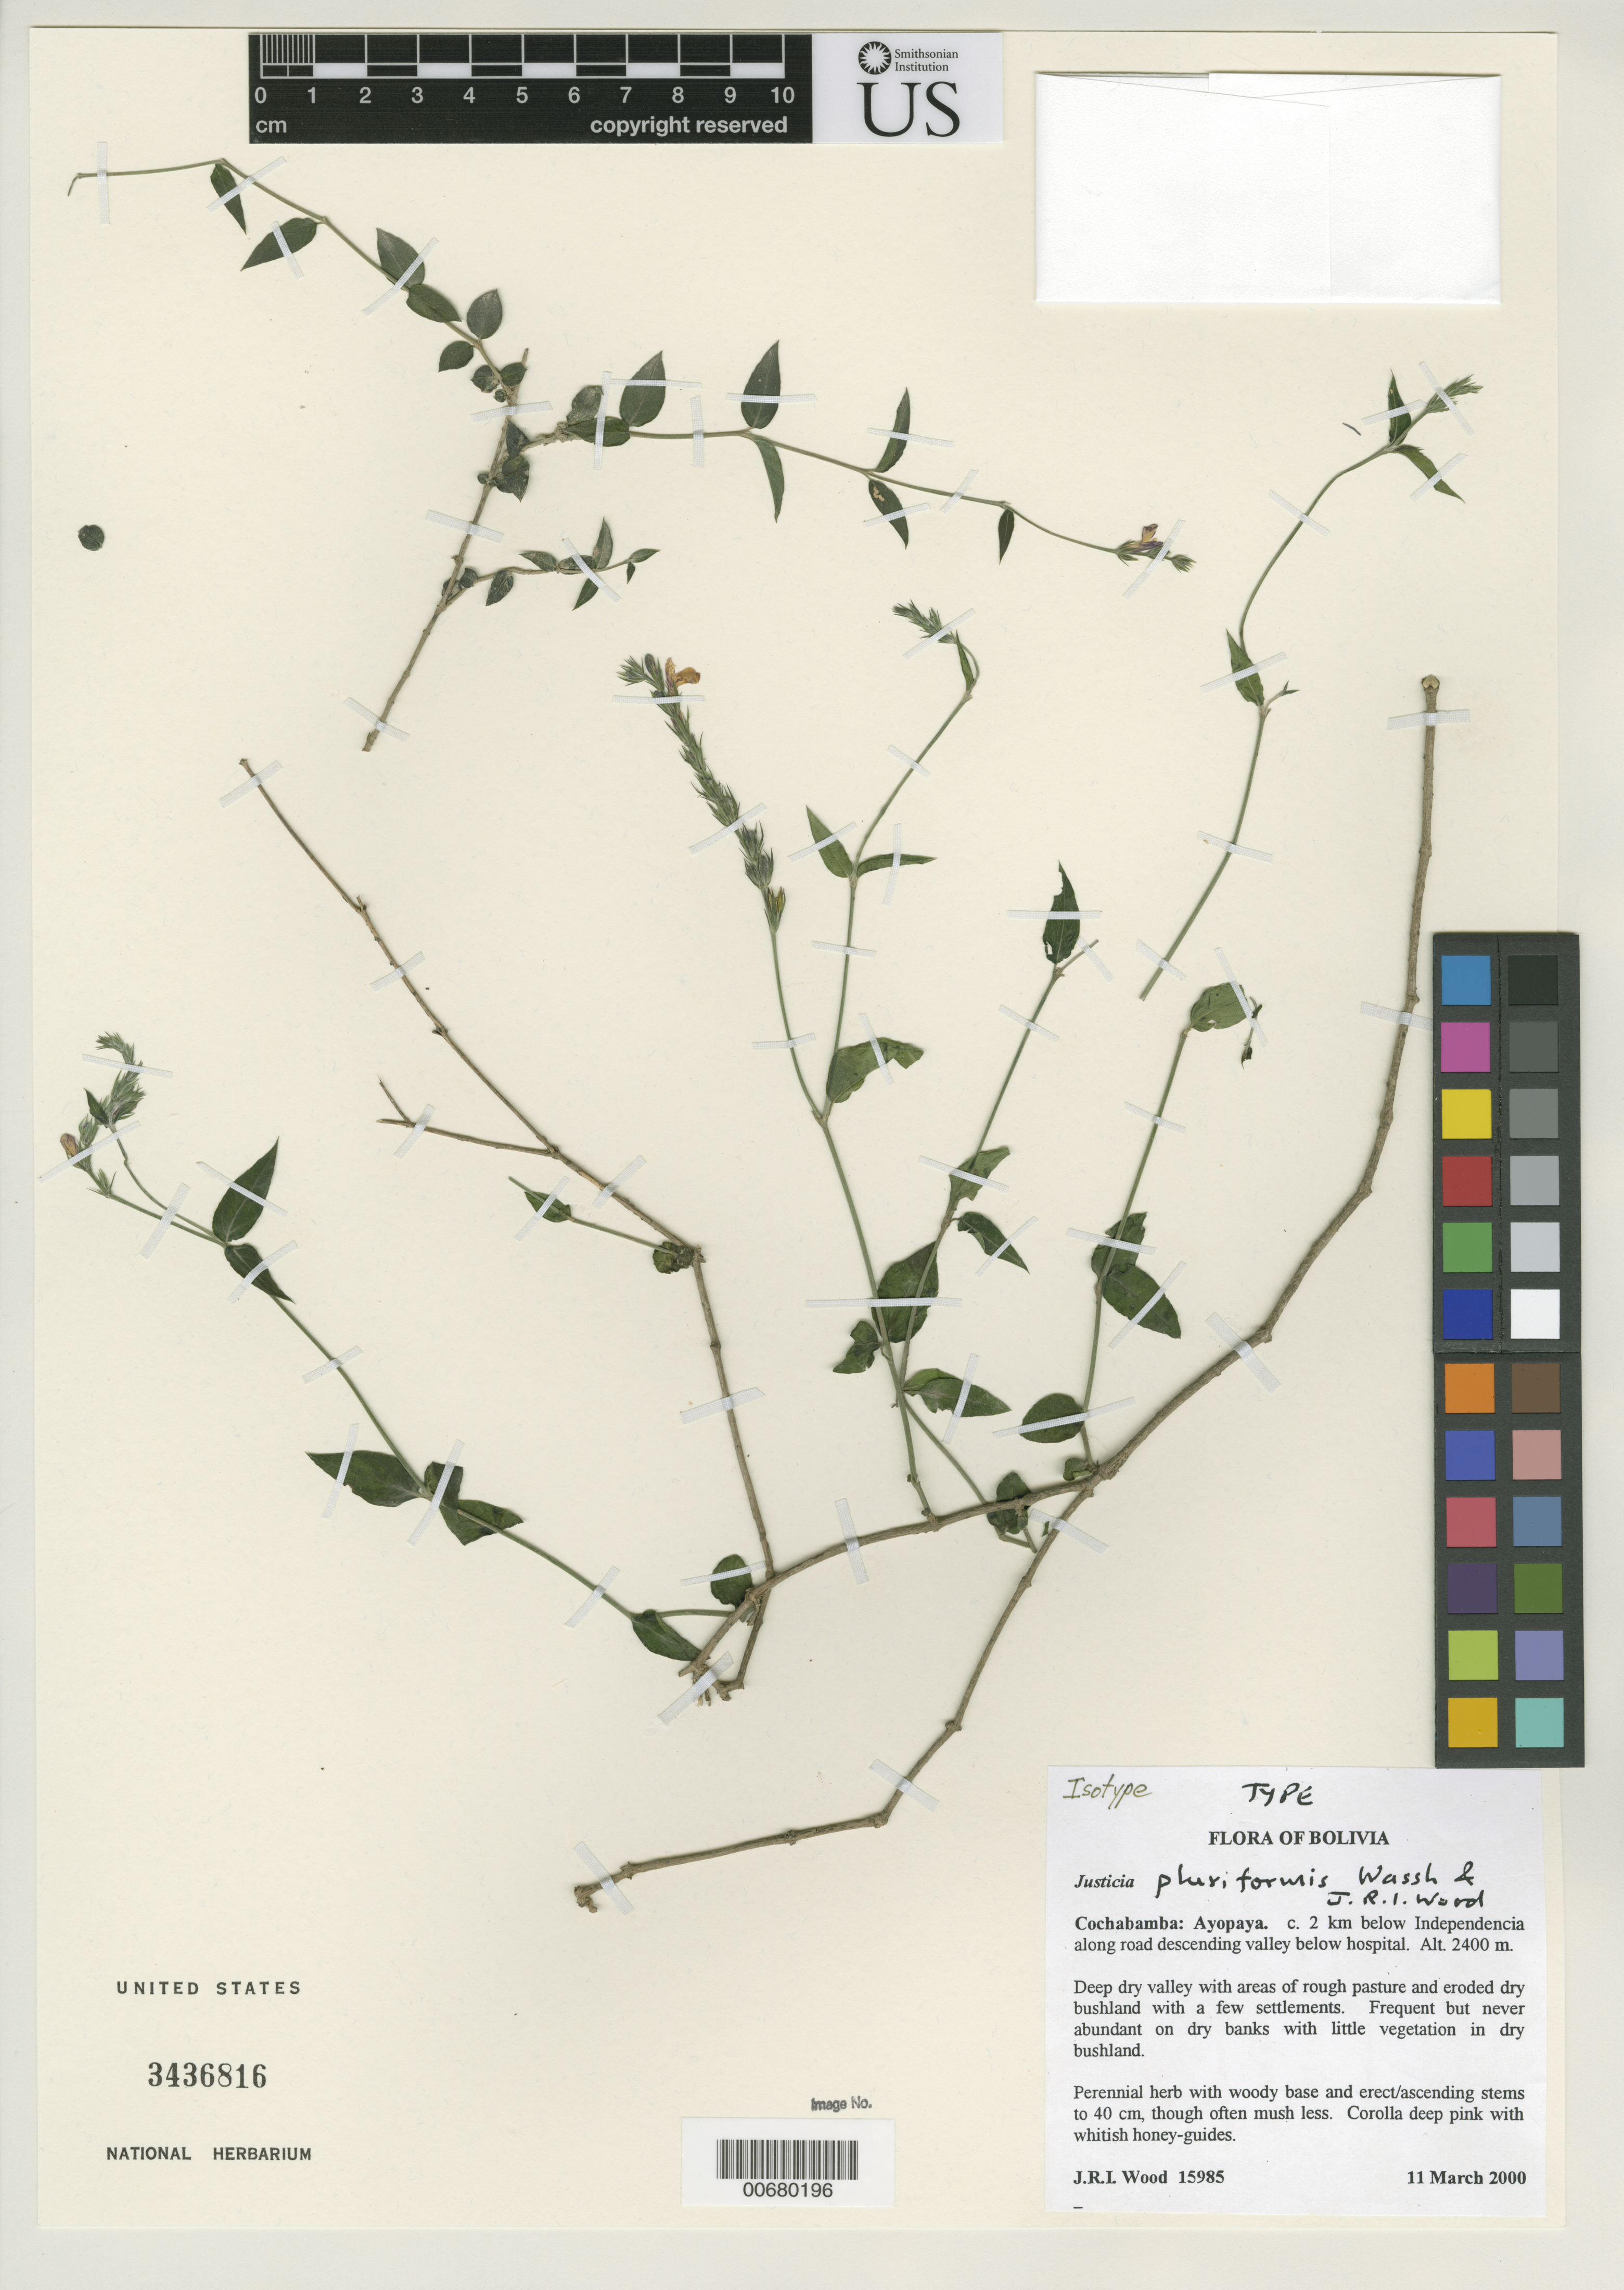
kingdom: Plantae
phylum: Tracheophyta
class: Magnoliopsida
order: Lamiales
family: Acanthaceae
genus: Justicia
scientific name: Justicia pluriformis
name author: Wassh. & J.R.I. Wood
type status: Isotype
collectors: J. R. I. Wood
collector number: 15985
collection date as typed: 11 Mar 2000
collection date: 2000-03-11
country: Bolivia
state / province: Cochabamba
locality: Cochabamba: Ayopaya. C. 2 km below Independencia along road descending valley below hospital.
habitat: Deep dry valley with areas of rough pasture and eroded dry bushland with a few settlements. Frequent but never abundant on dry banks with little vegetation in dry bushland.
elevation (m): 2400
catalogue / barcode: US 3436816